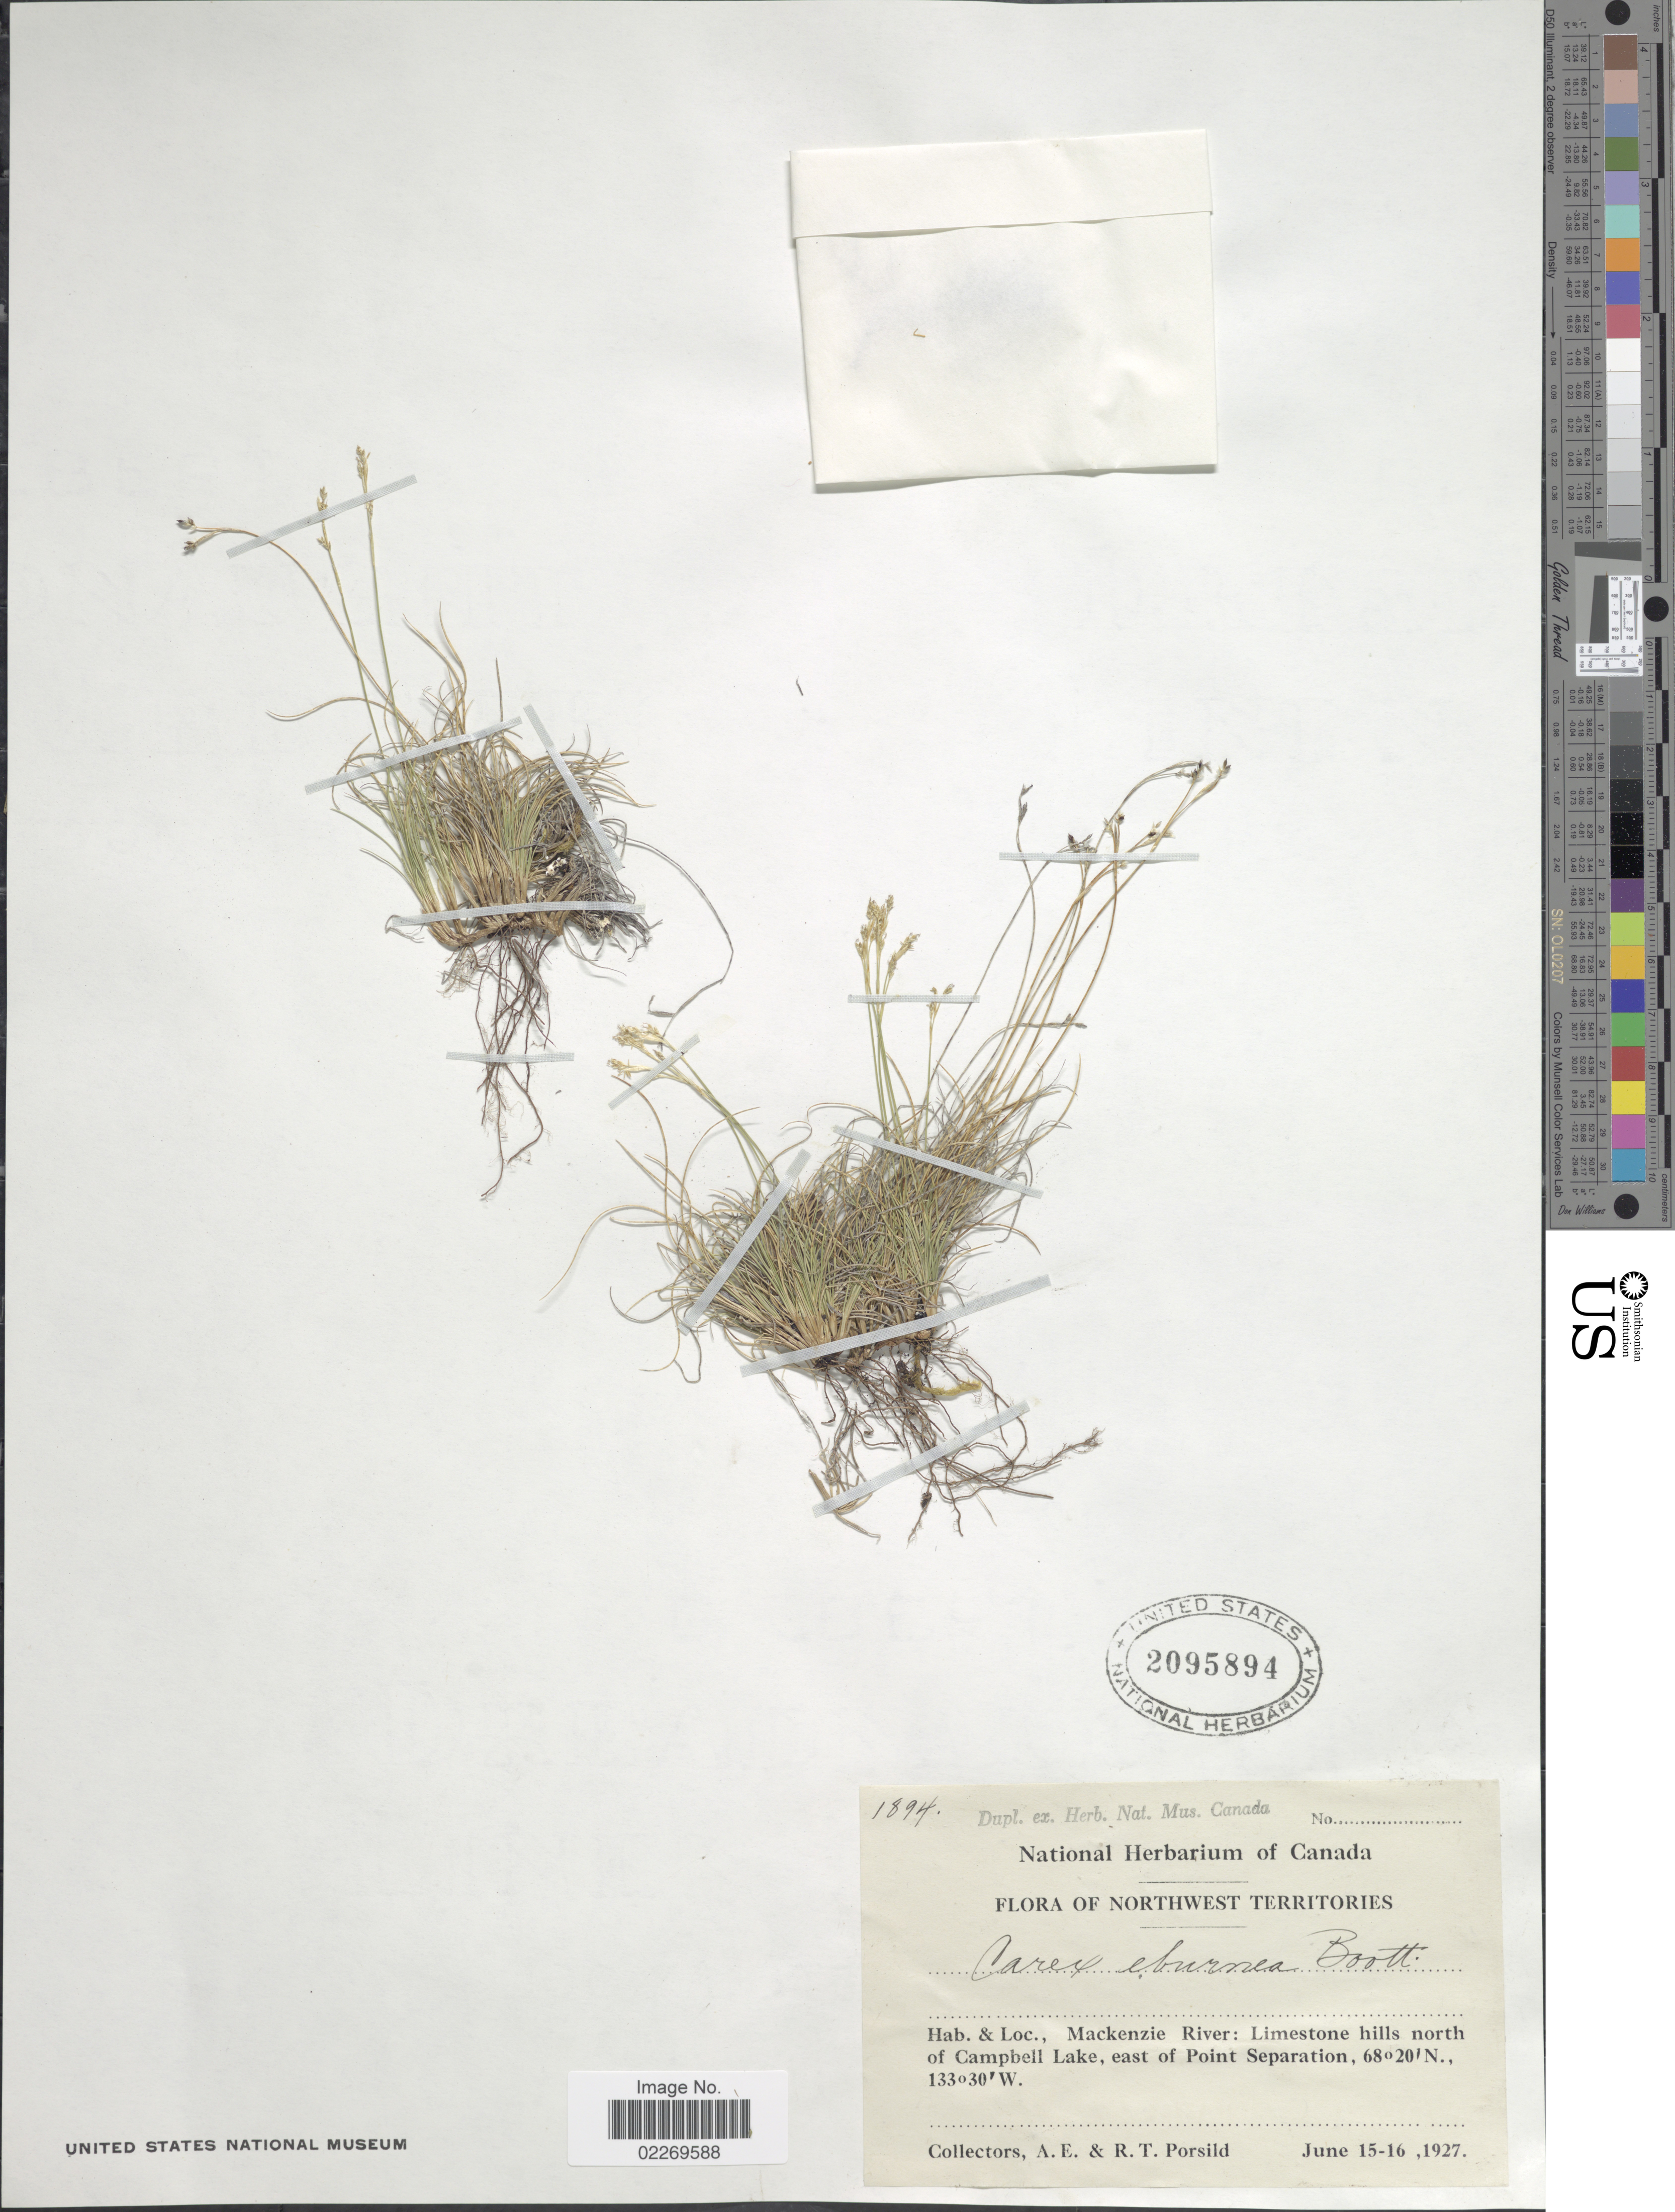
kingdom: Plantae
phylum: Tracheophyta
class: Liliopsida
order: Poales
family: Cyperaceae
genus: Carex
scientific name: Carex eburnea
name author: Boott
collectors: A. E. Porsild & R. T. Porsild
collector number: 1894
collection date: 1927-06-15/1927-06-16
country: Canada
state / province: Northwest Territories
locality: Mackenzie River; Limestone hills north of Campbell Lake, east of Point Separation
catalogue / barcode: US 2095894